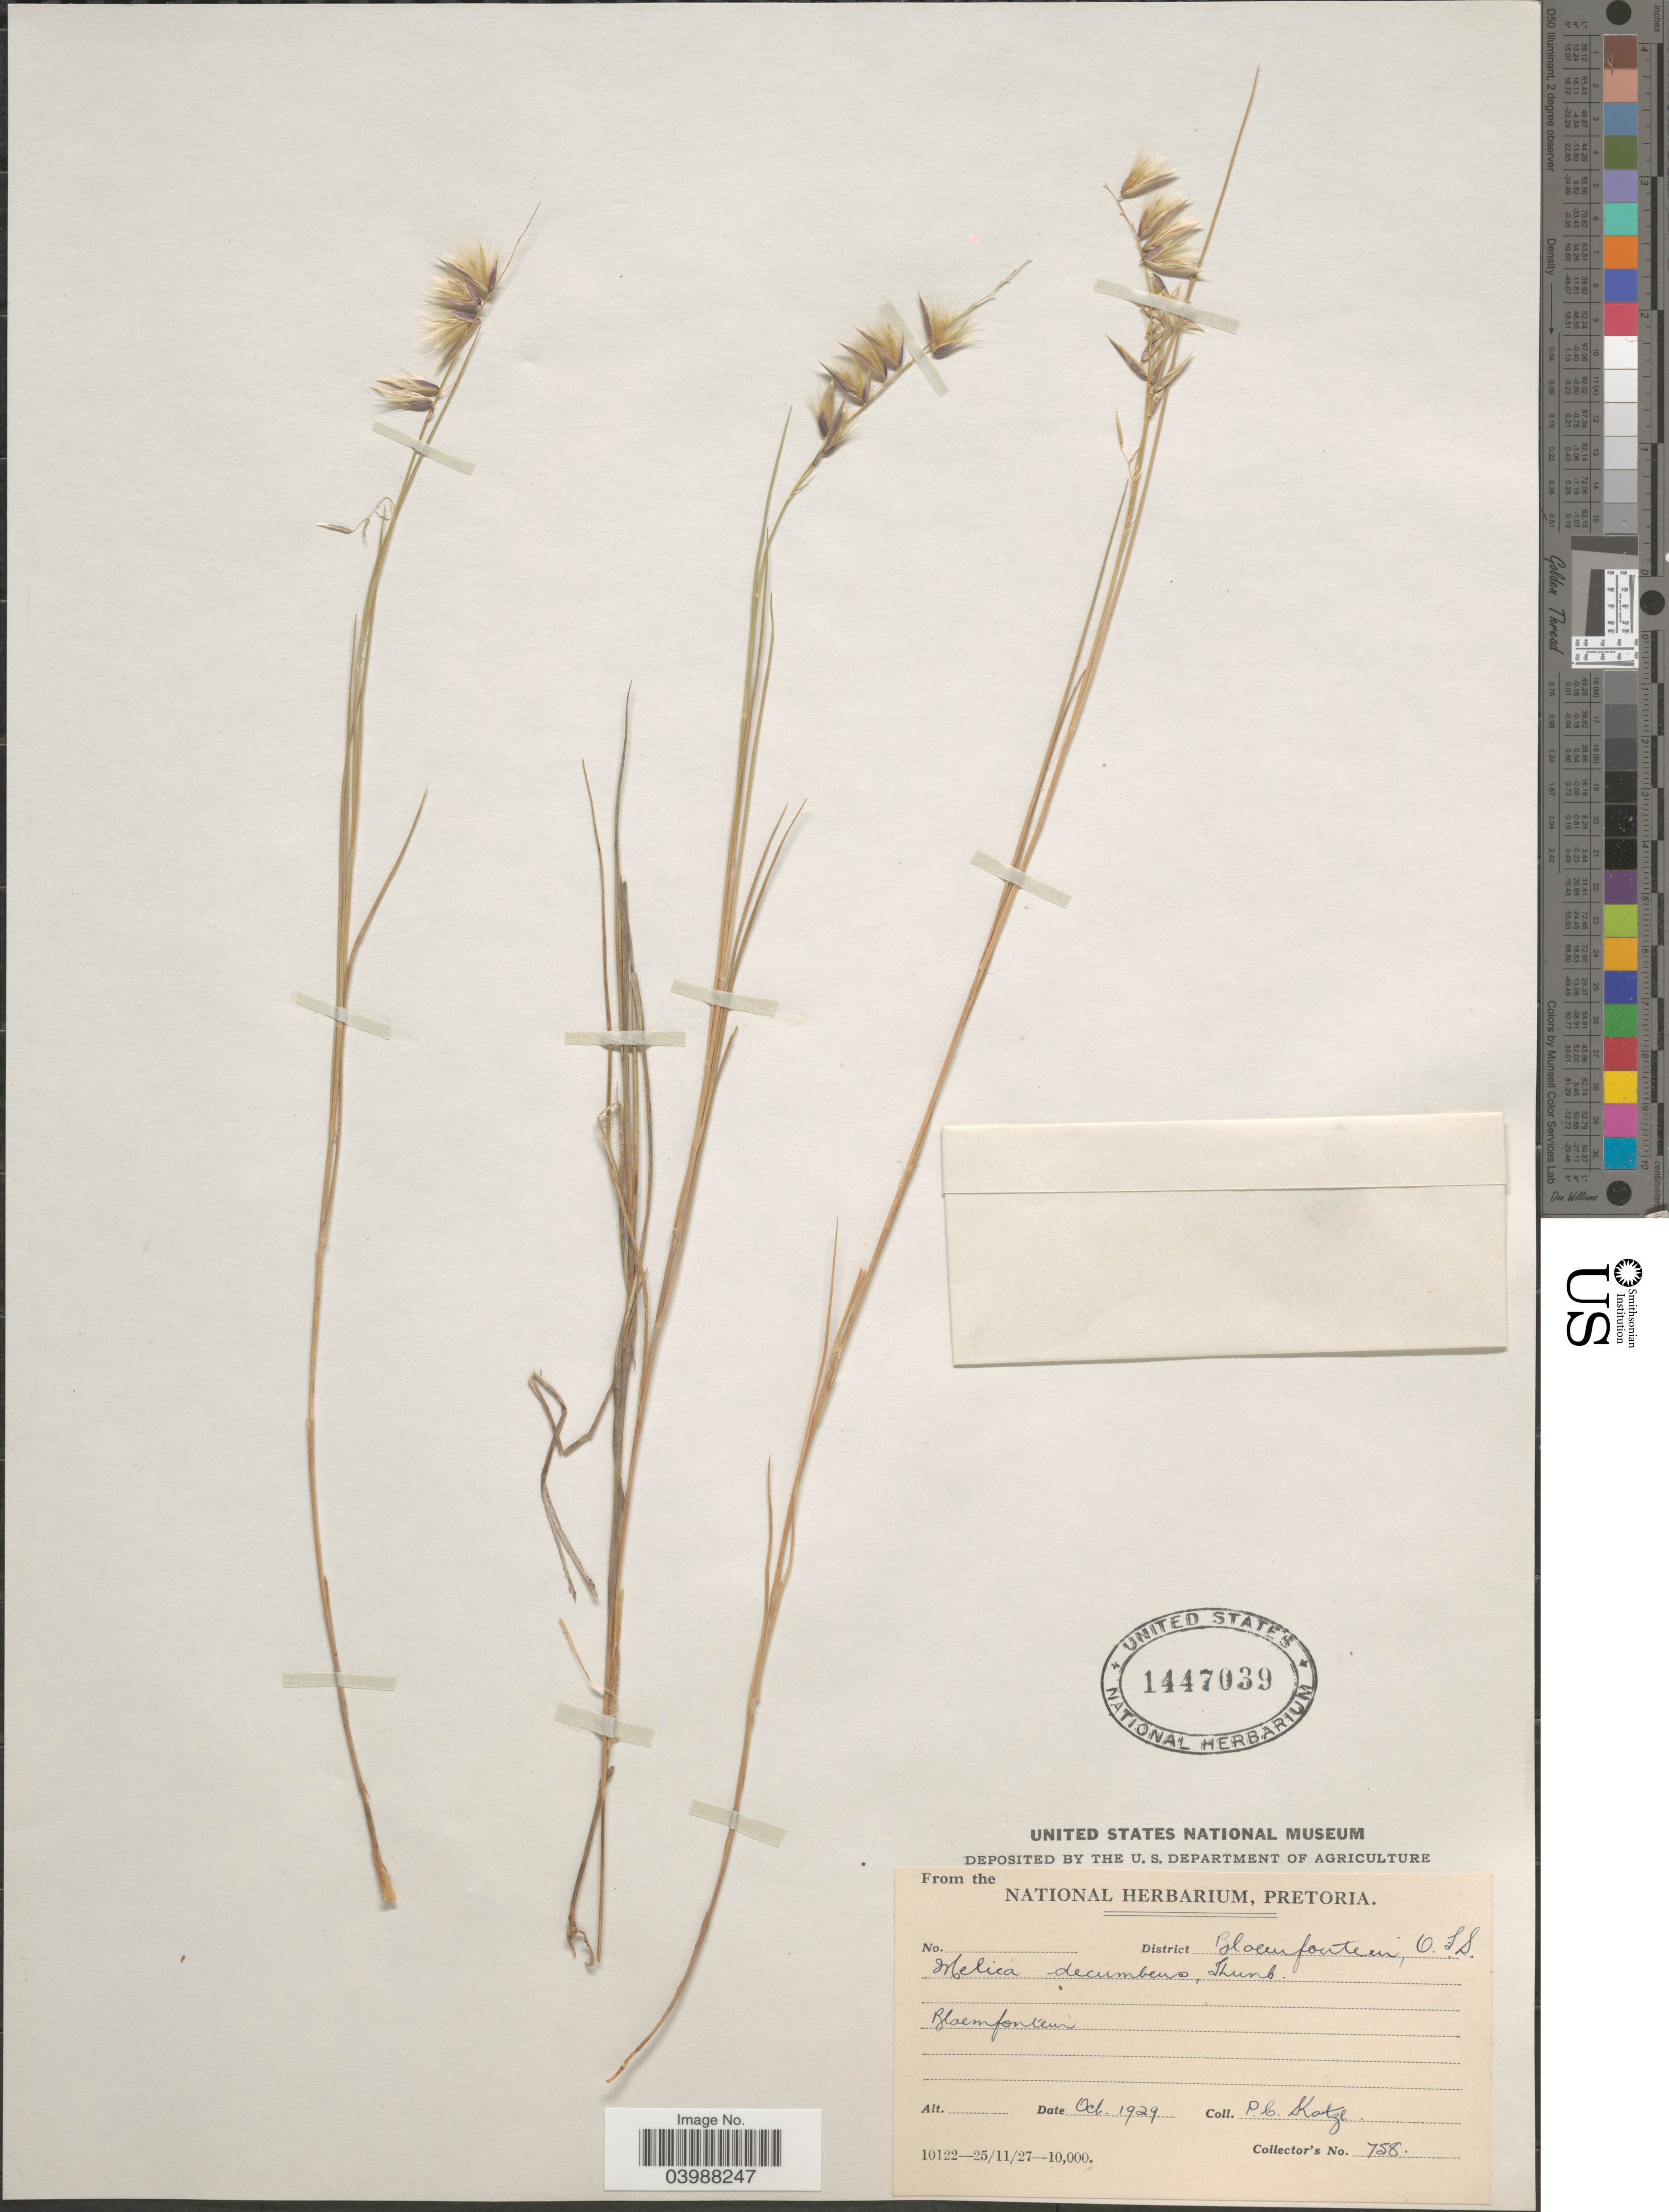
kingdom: Plantae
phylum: Tracheophyta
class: Liliopsida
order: Poales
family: Poaceae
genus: Melica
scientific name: Melica decumbens Papp, nom. illeg.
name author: Papp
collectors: P. Kotze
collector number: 758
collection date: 1929-10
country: South Africa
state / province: Free State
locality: District Bloemfontein, O.F.S.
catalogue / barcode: US 1447039